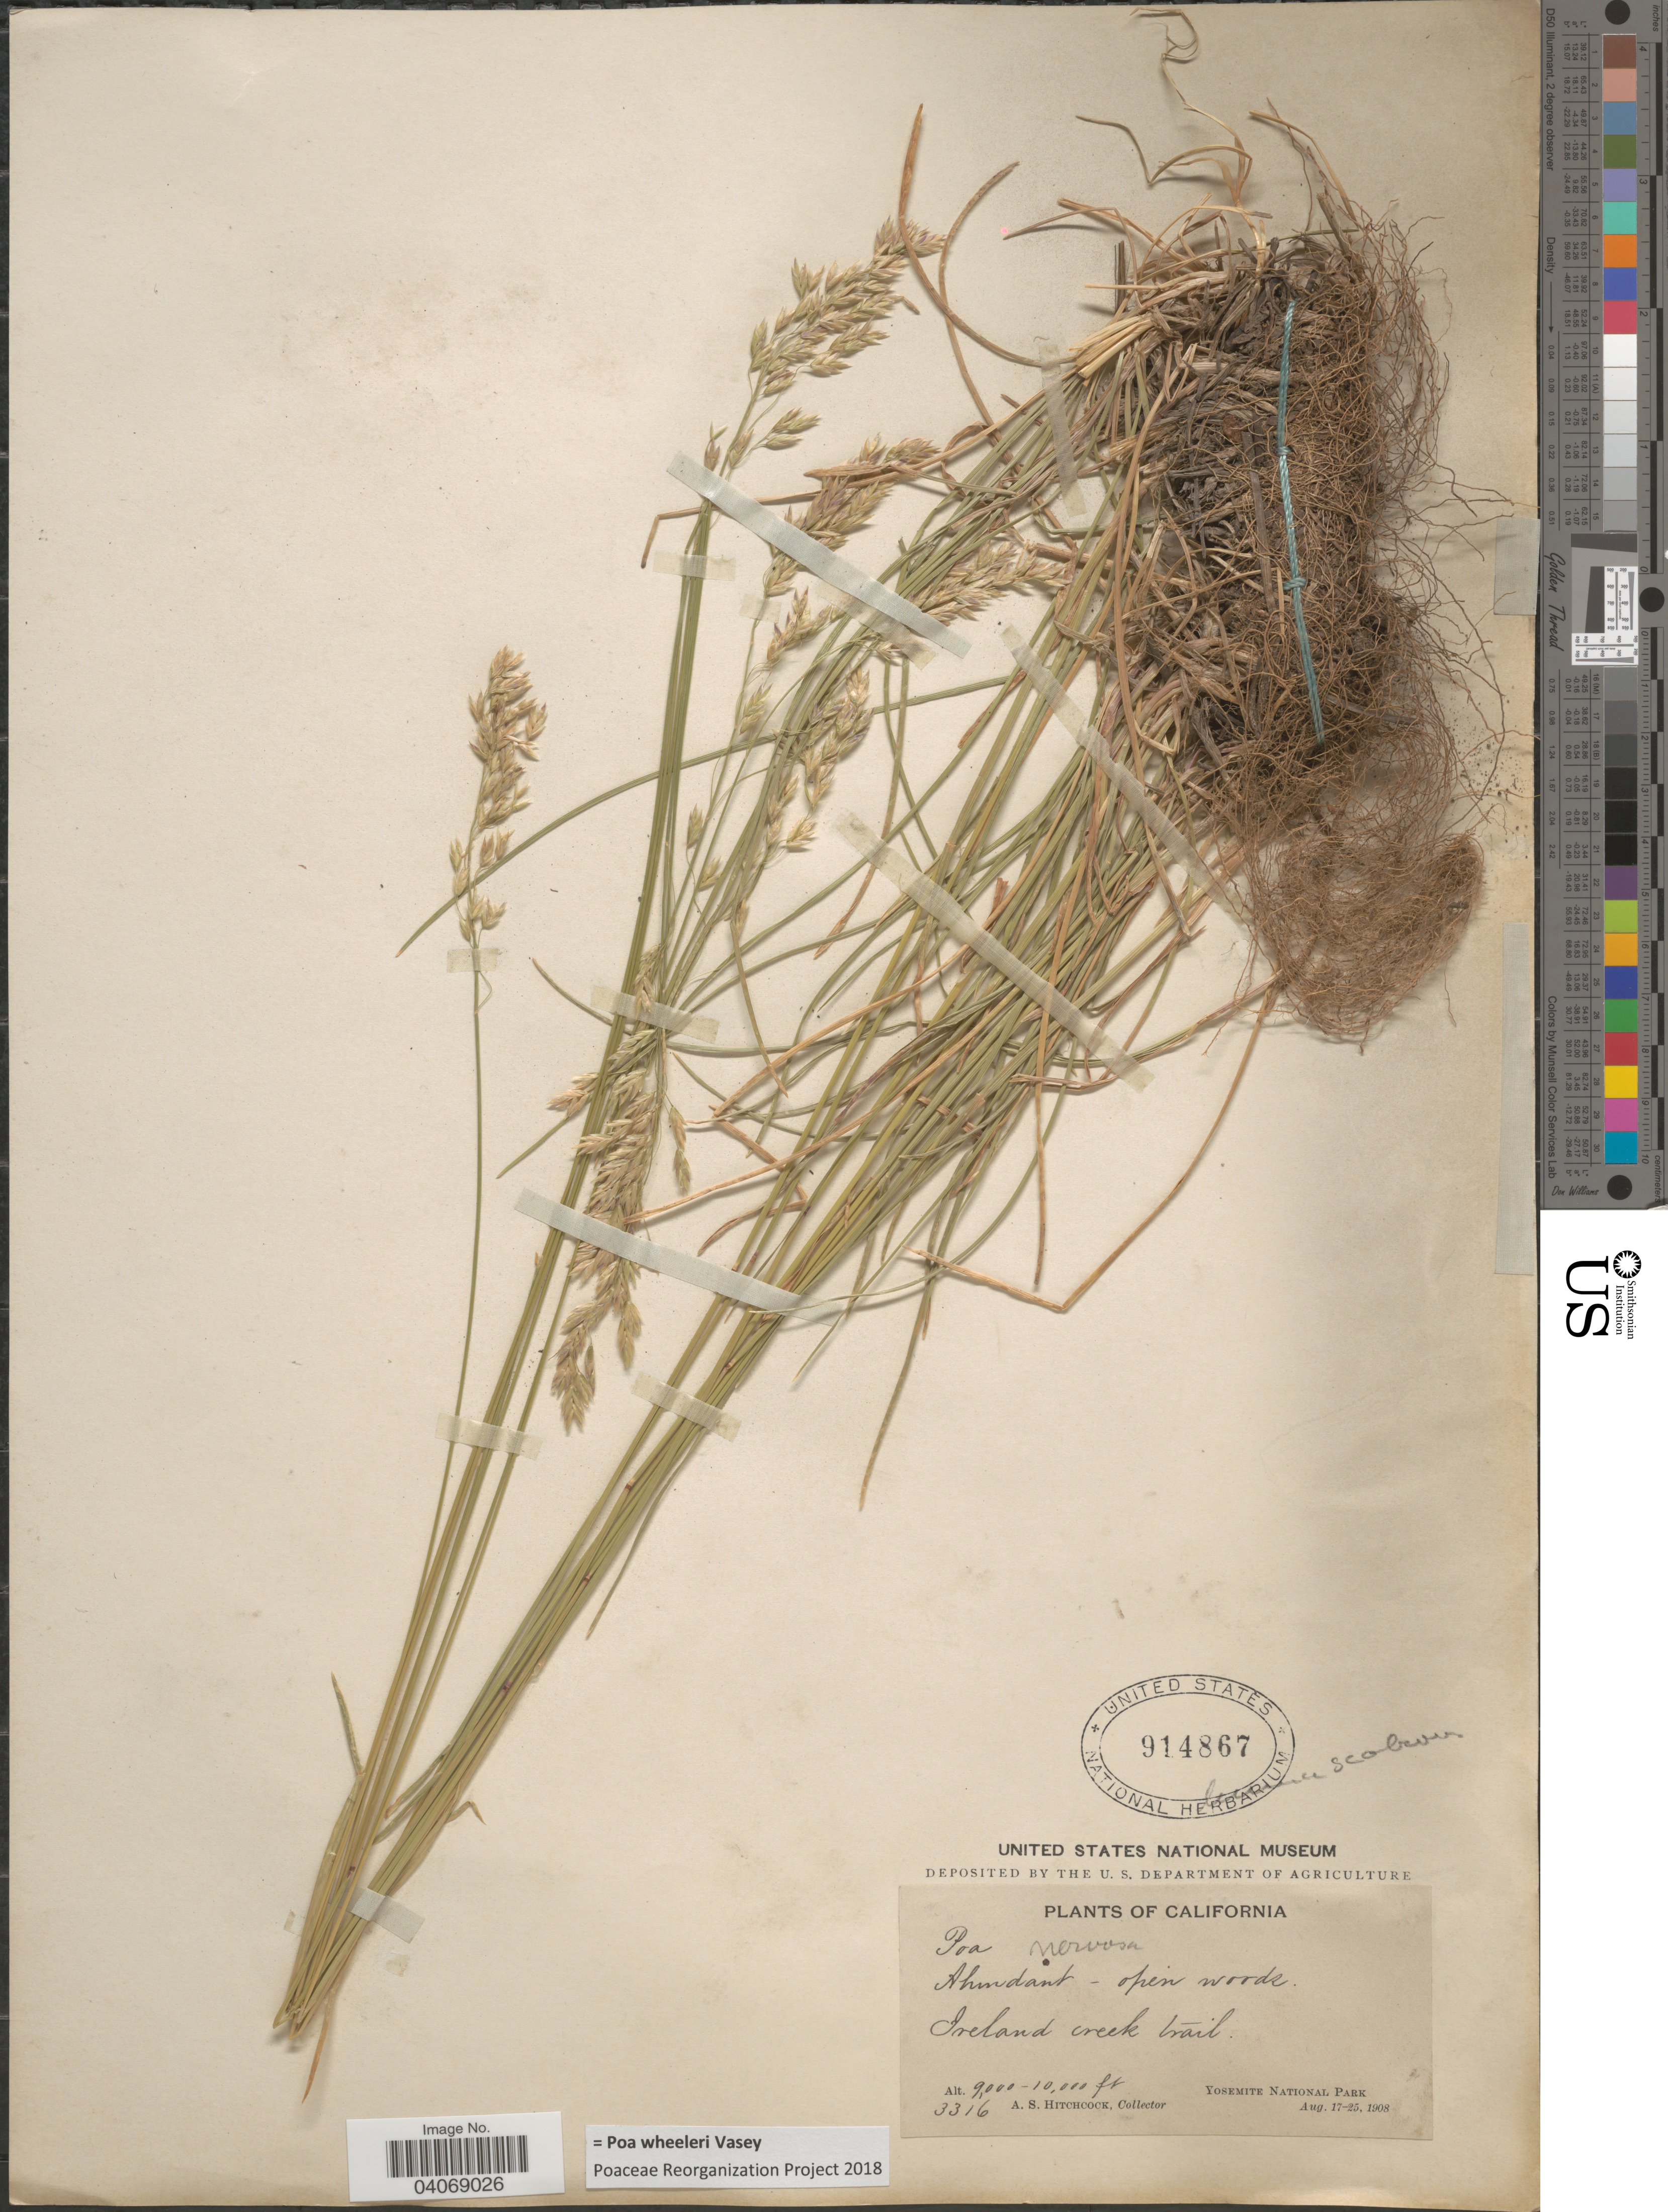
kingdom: Plantae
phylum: Tracheophyta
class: Liliopsida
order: Poales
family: Poaceae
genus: Poa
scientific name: Poa wheeleri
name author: Vasey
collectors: A. S. Hitchcock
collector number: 3316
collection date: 1908-08-17/1908-08-25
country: United States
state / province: California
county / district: Mariposa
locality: Abundant-open woods. Ireland creek trail. Yosemite National Park.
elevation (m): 2743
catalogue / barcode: US 914867